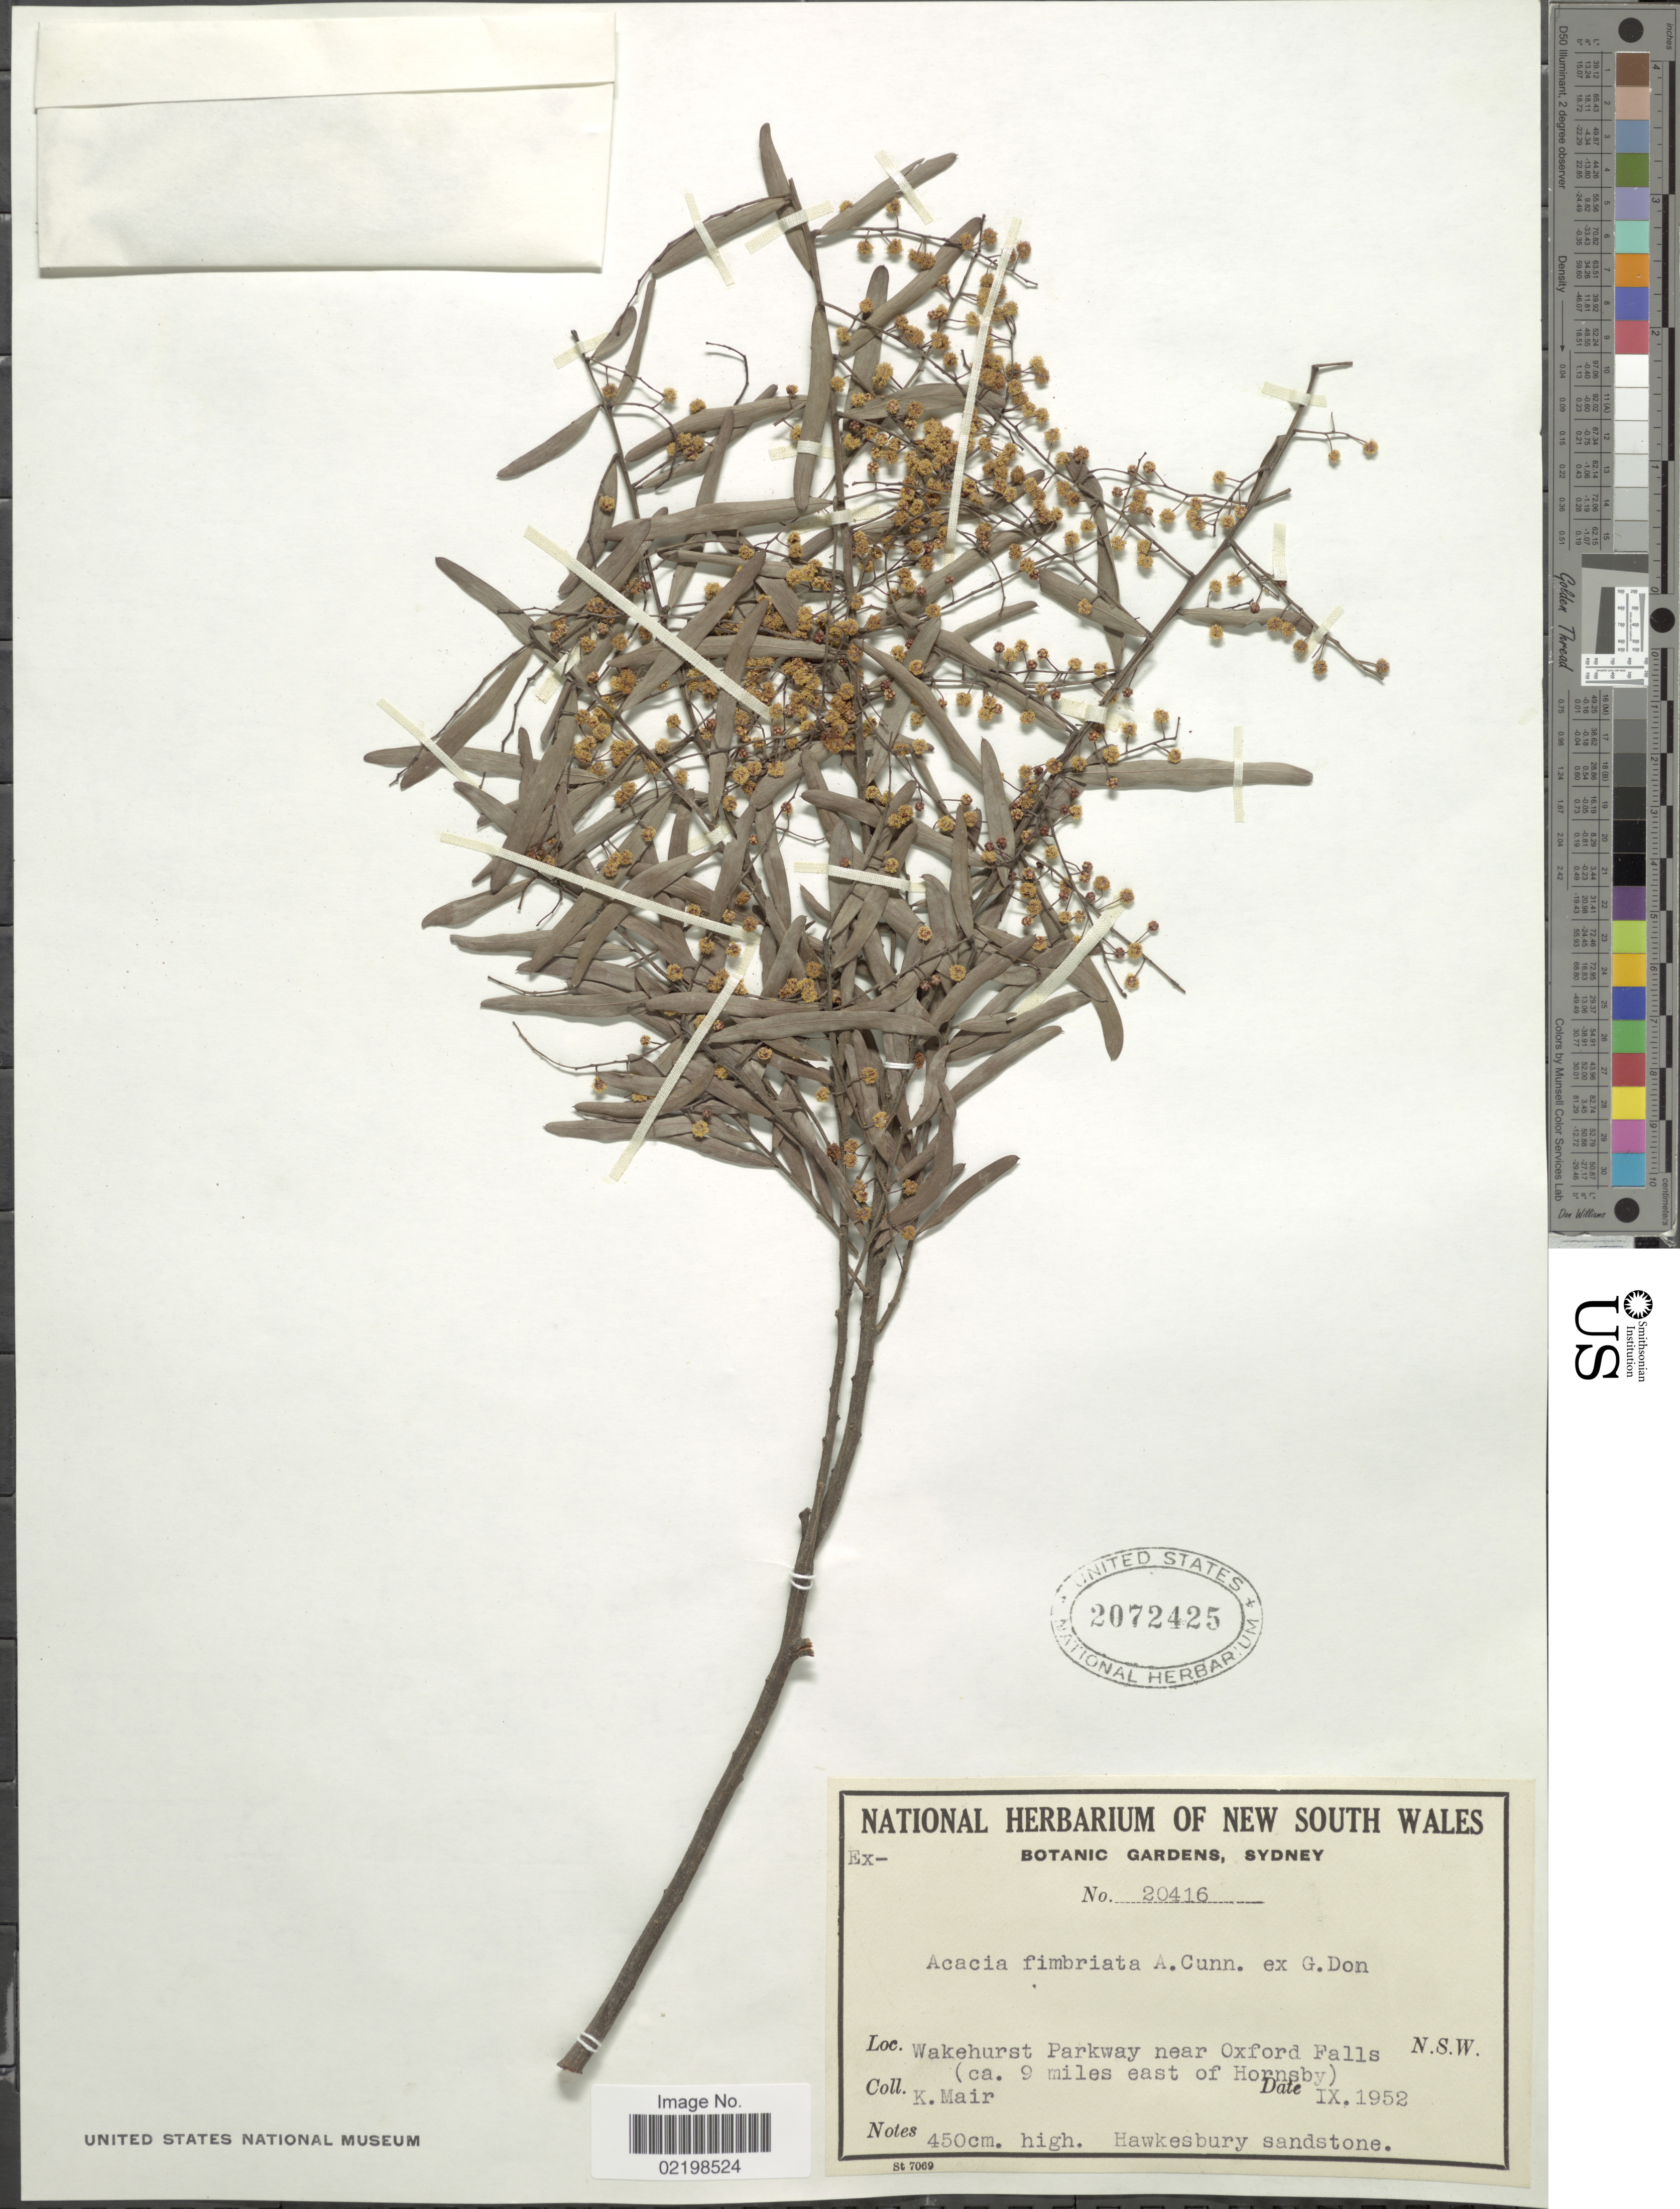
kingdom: Plantae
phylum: Tracheophyta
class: Magnoliopsida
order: Fabales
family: Fabaceae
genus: Acacia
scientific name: Acacia fimbriata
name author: A. Cunn. ex G. Don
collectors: K. Mair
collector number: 20416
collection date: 1952-09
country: Australia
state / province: New South Wales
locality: Wakehurst Parkway near Oxford Falls (ca. 9 miles east of Hornsby). N.S.W.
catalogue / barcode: US 2072425